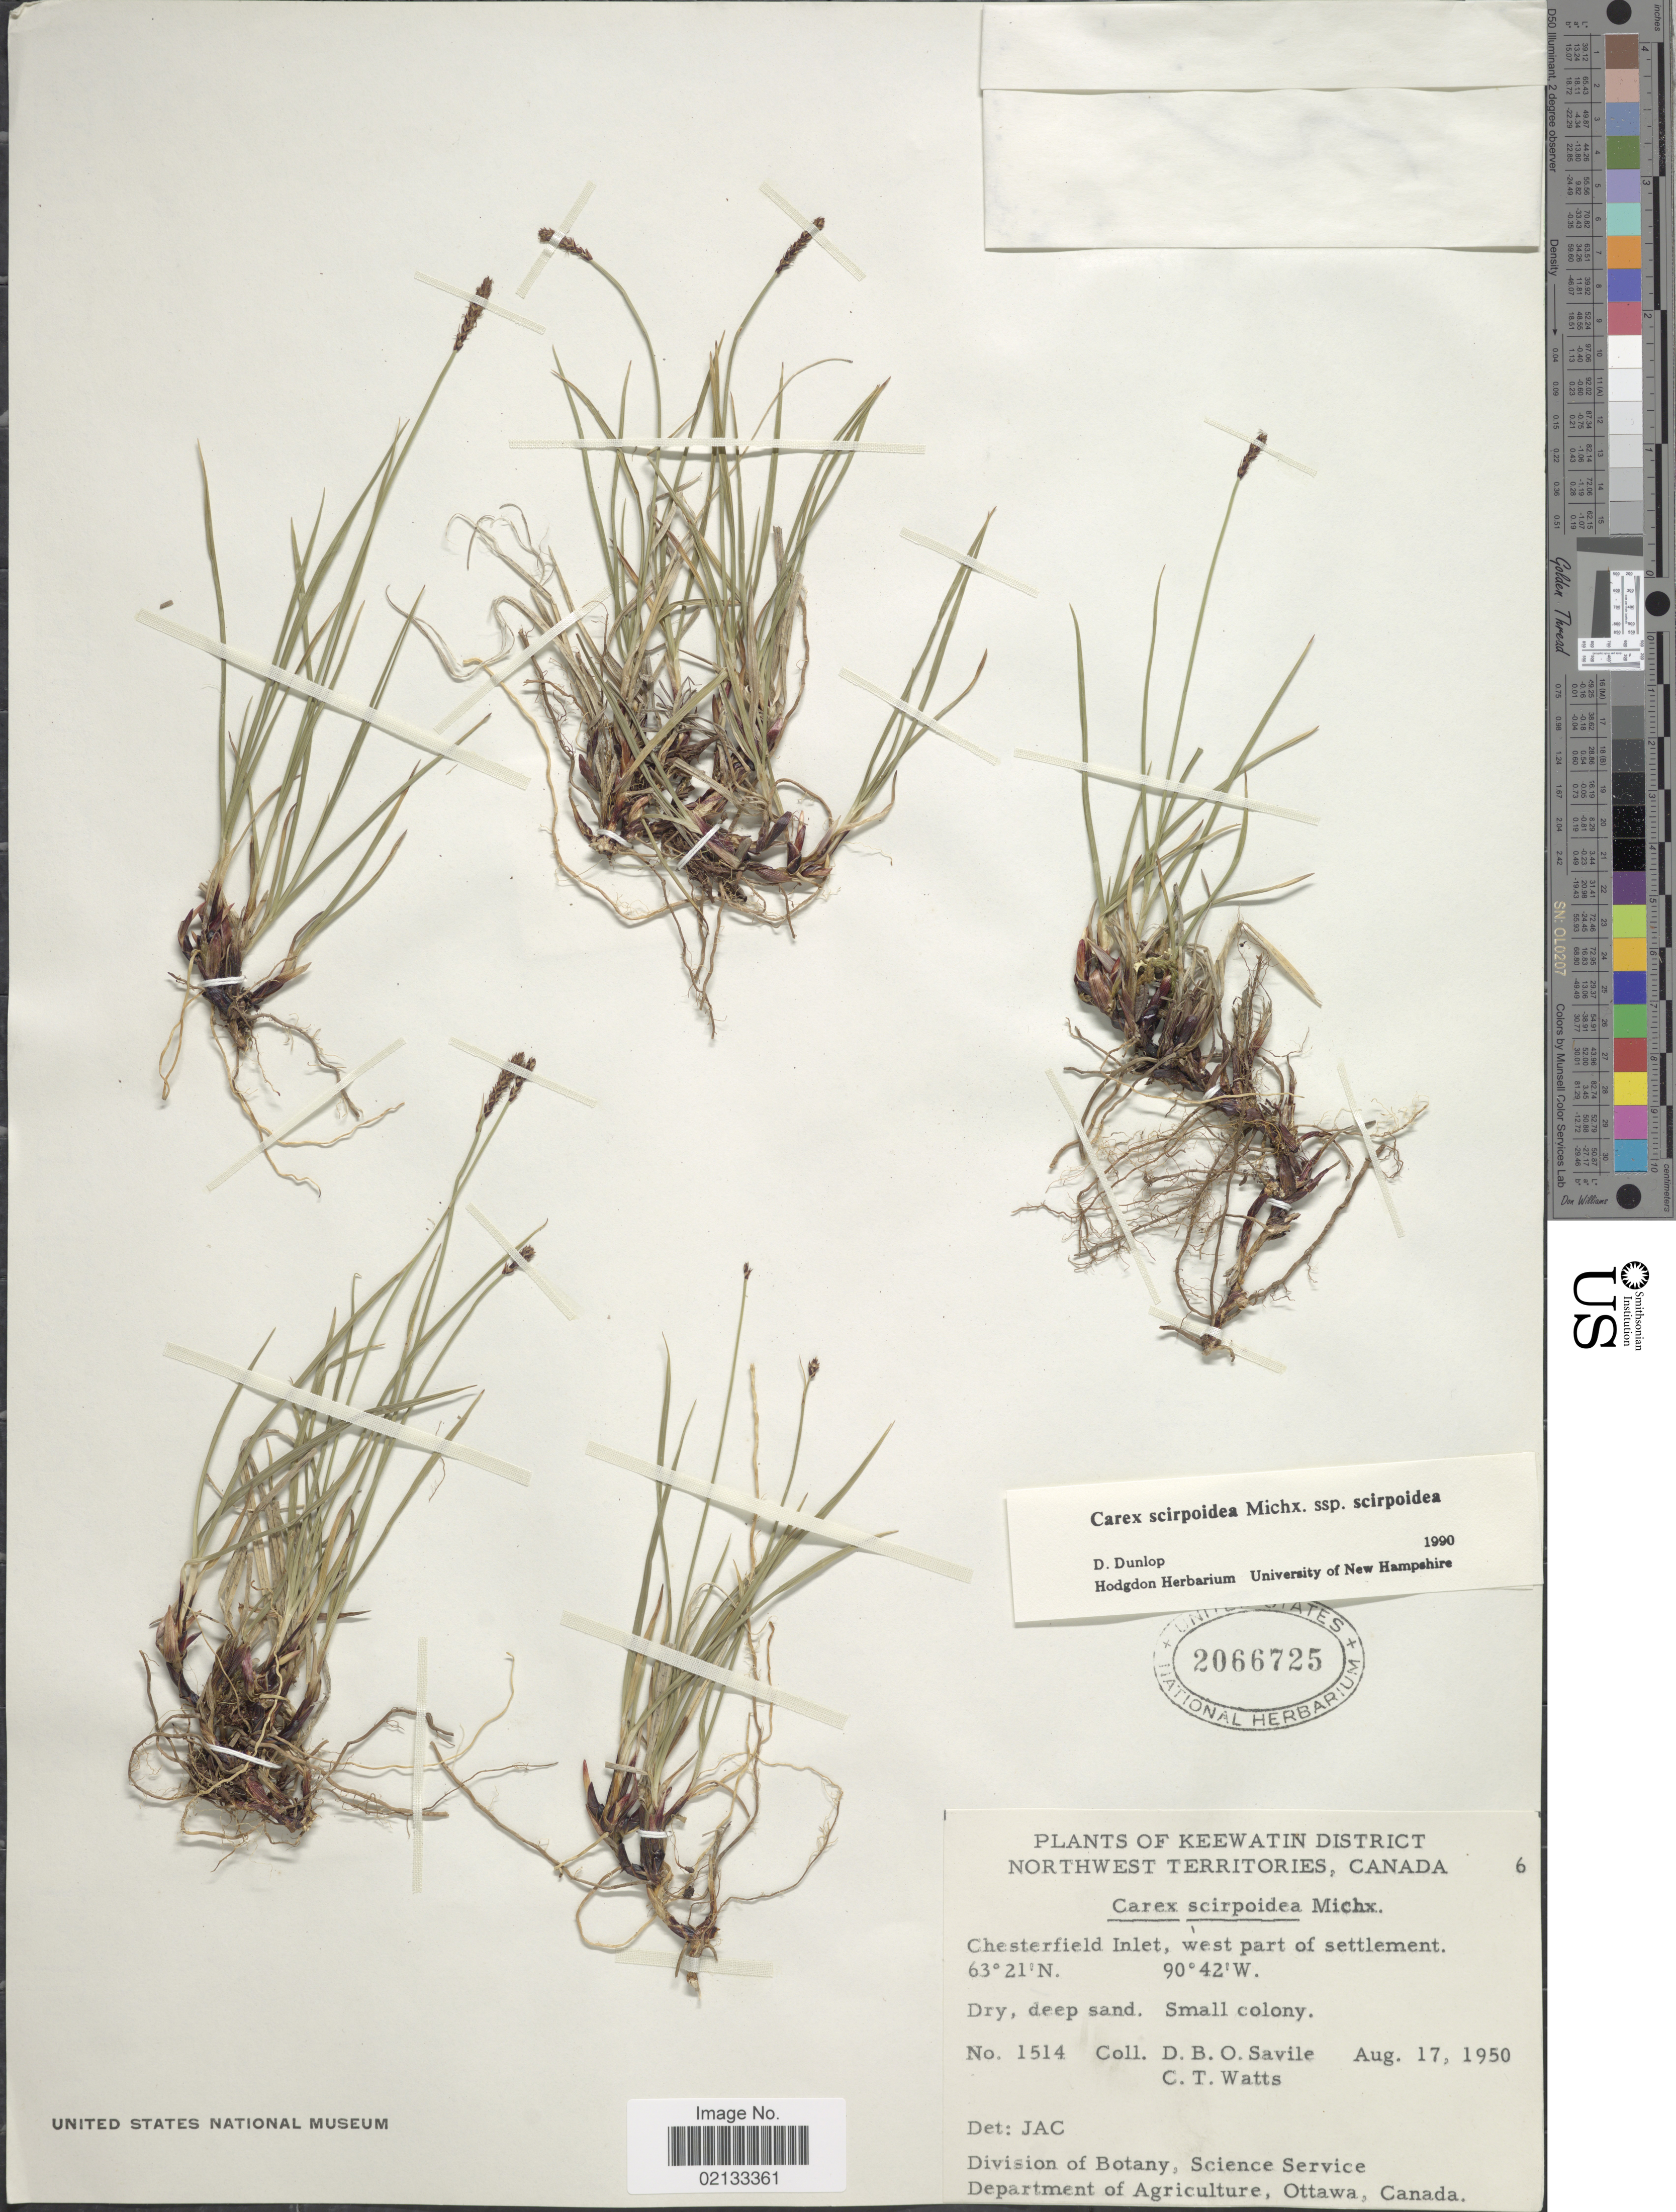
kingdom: Plantae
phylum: Tracheophyta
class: Liliopsida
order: Poales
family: Cyperaceae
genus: Carex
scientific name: Carex scirpoidea subsp. scirpoidea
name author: Michx.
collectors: D. Savile & C. Watts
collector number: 1514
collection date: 1950-08-17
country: Canada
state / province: Northwest Territories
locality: Keewatin District, Chesterfield Inlet, west part of settlement, Dry, deep sand. Small colony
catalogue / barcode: US 2066725